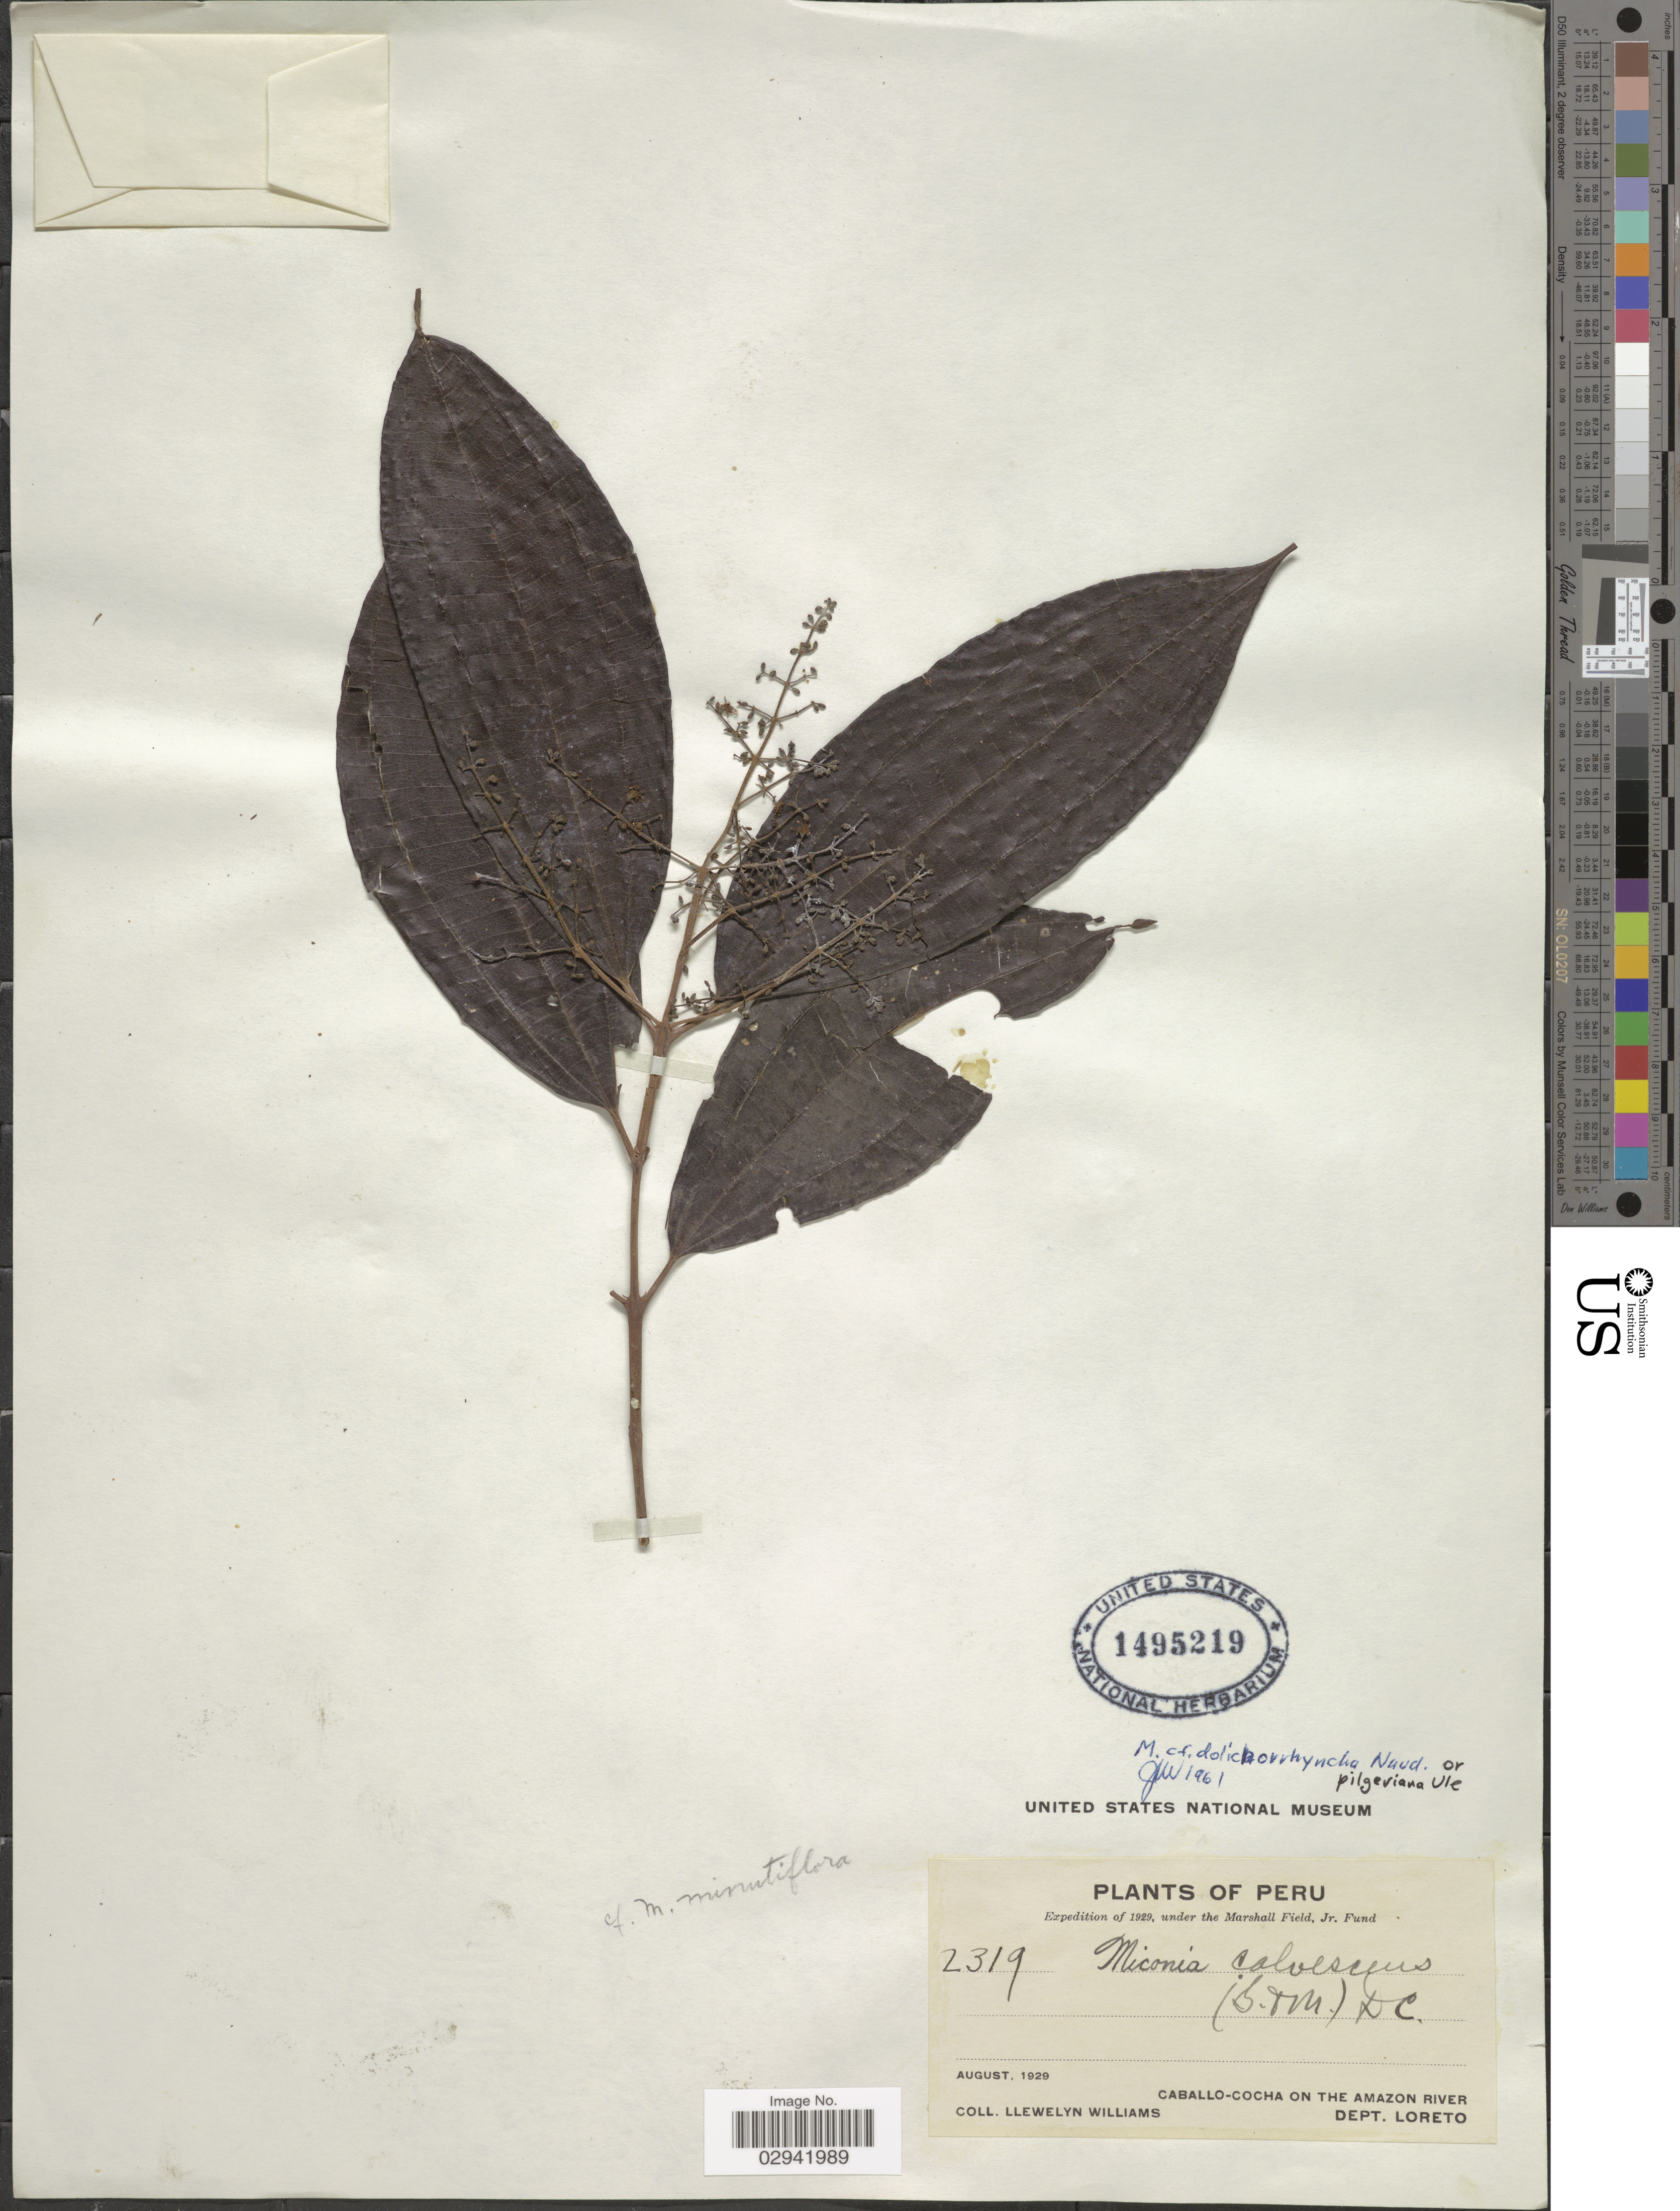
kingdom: Plantae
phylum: Tracheophyta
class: Magnoliopsida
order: Myrtales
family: Melastomataceae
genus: Miconia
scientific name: Miconia pilgeriana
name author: Ule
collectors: Ll. Williams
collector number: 2319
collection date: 1929-08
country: Peru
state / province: Loreto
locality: Caballo-Cocha on the Amazon river. Dept. Loreto.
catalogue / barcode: US 1495219